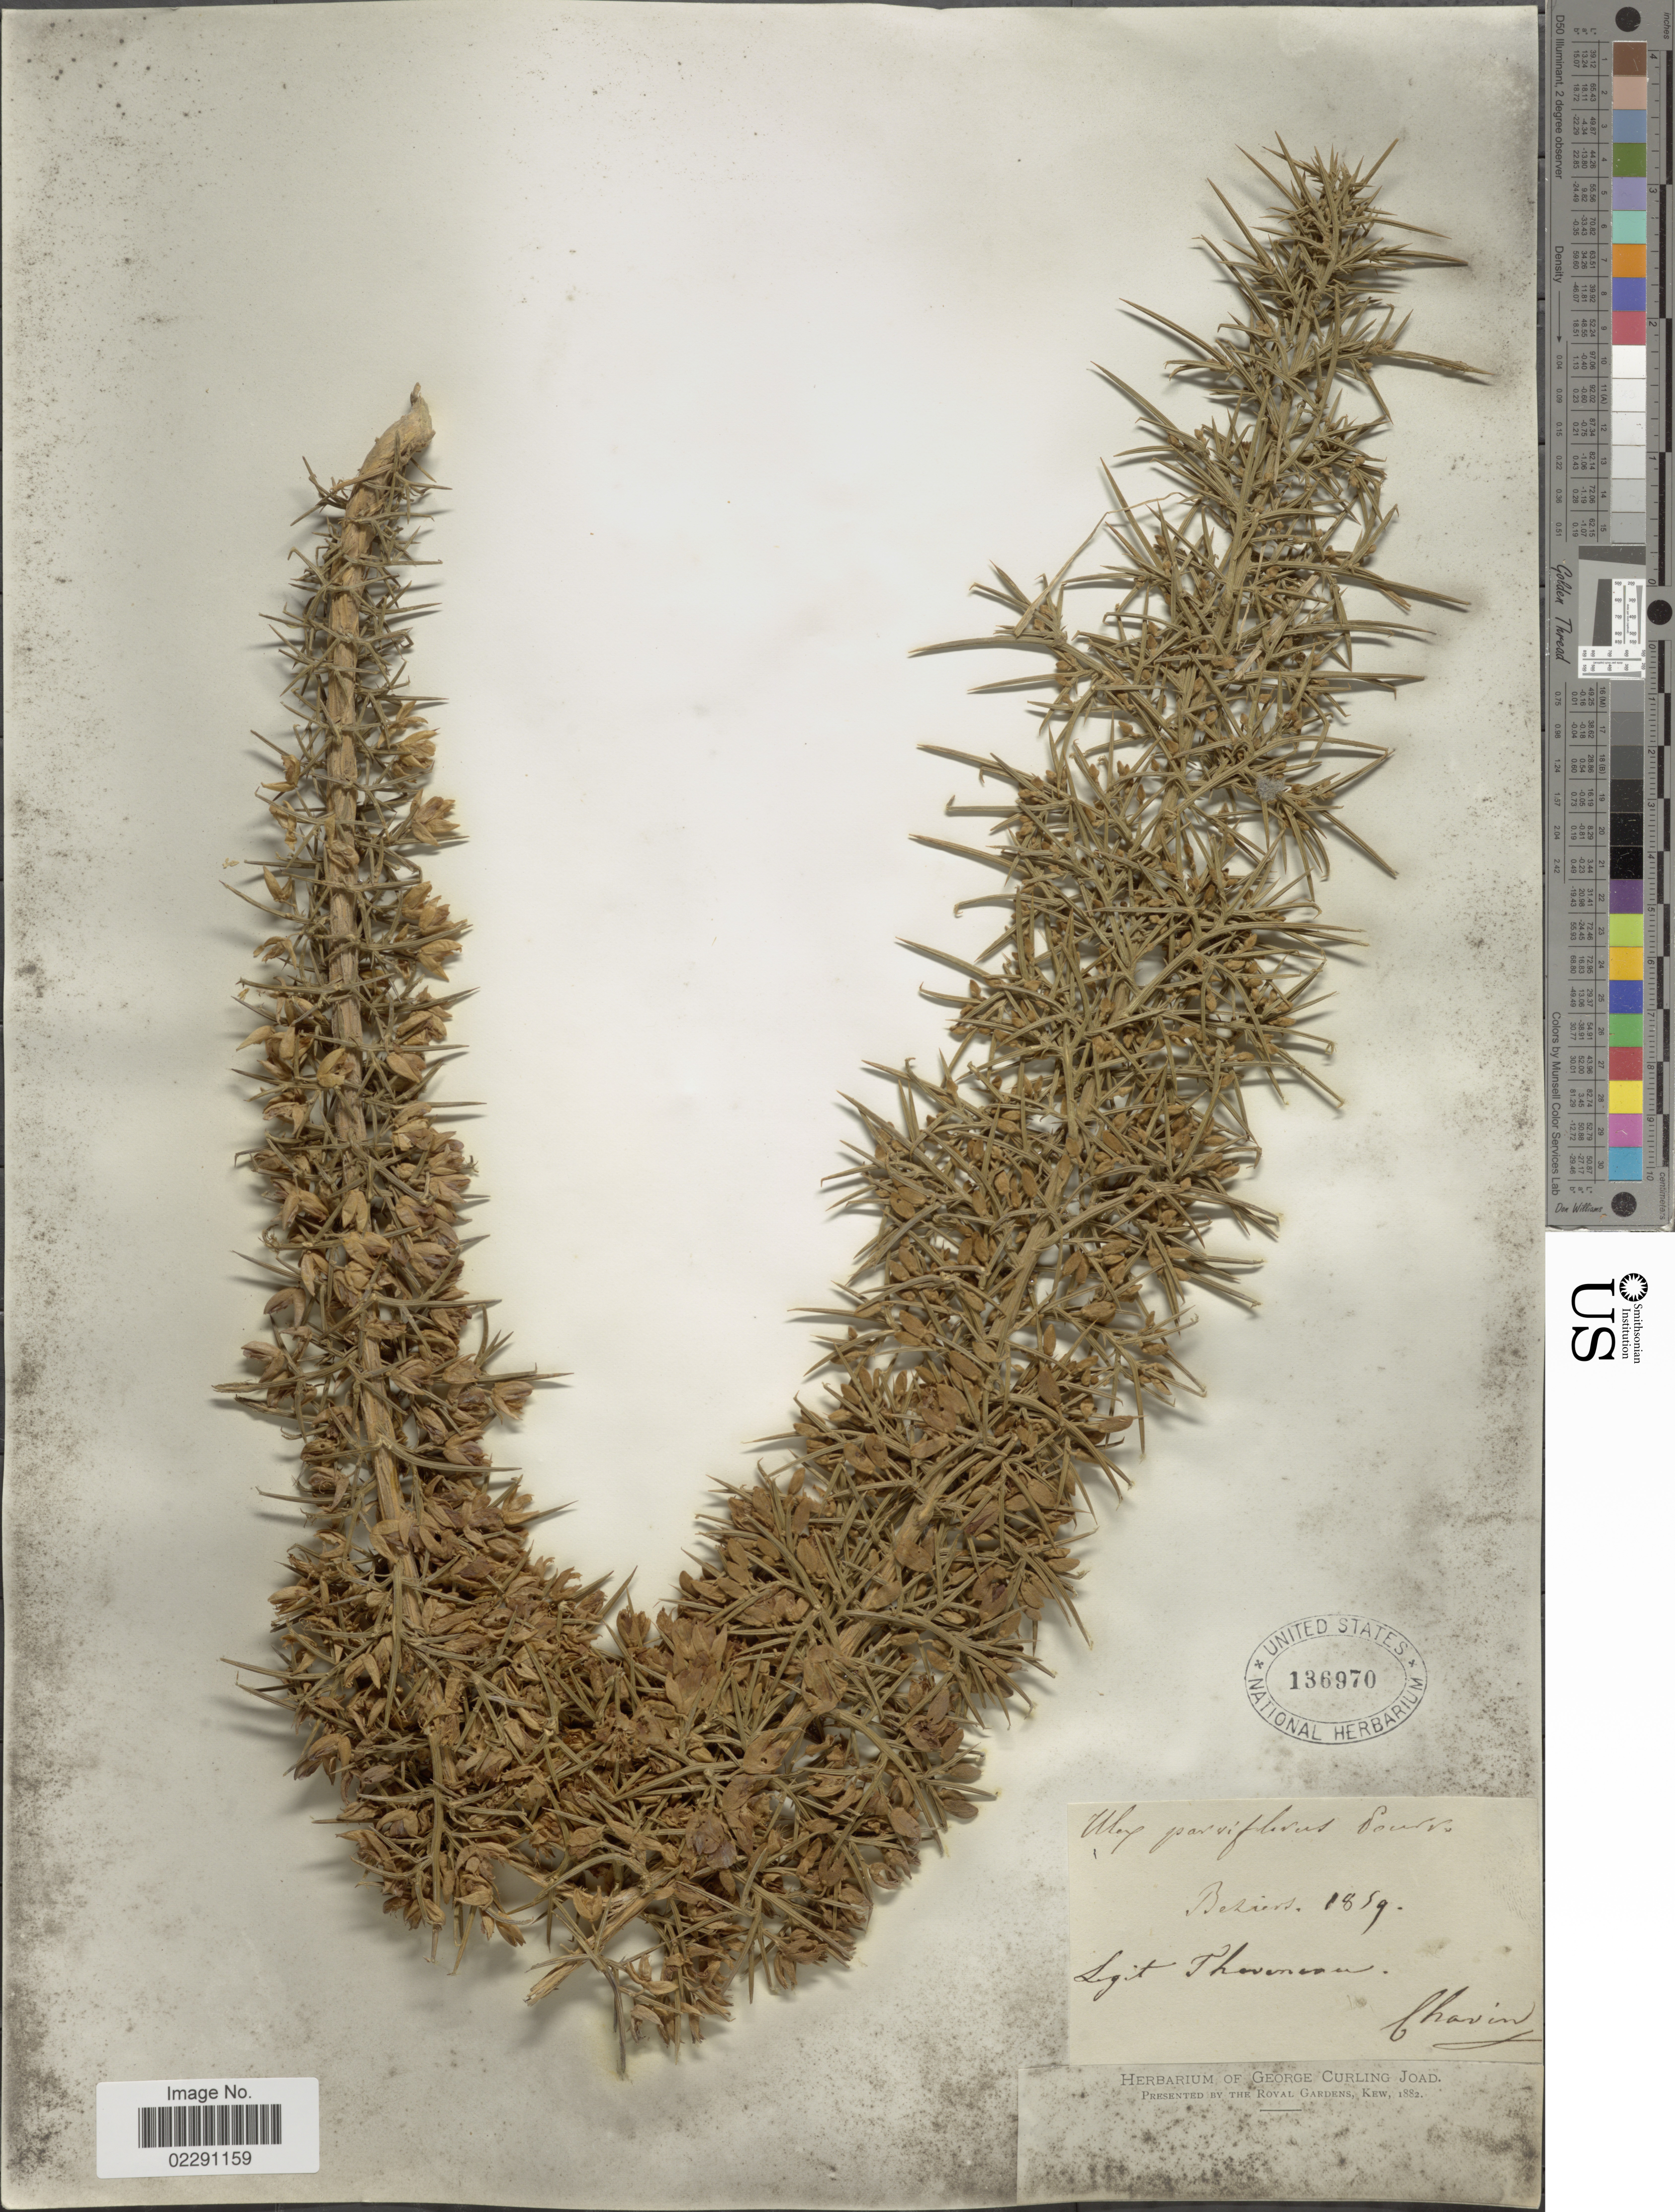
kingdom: Plantae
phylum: Tracheophyta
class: Magnoliopsida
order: Fabales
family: Fabaceae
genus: Ulex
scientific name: Ulex parviflorus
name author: Pourr.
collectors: Thedeneau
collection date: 1859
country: France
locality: Beziers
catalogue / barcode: US 136970